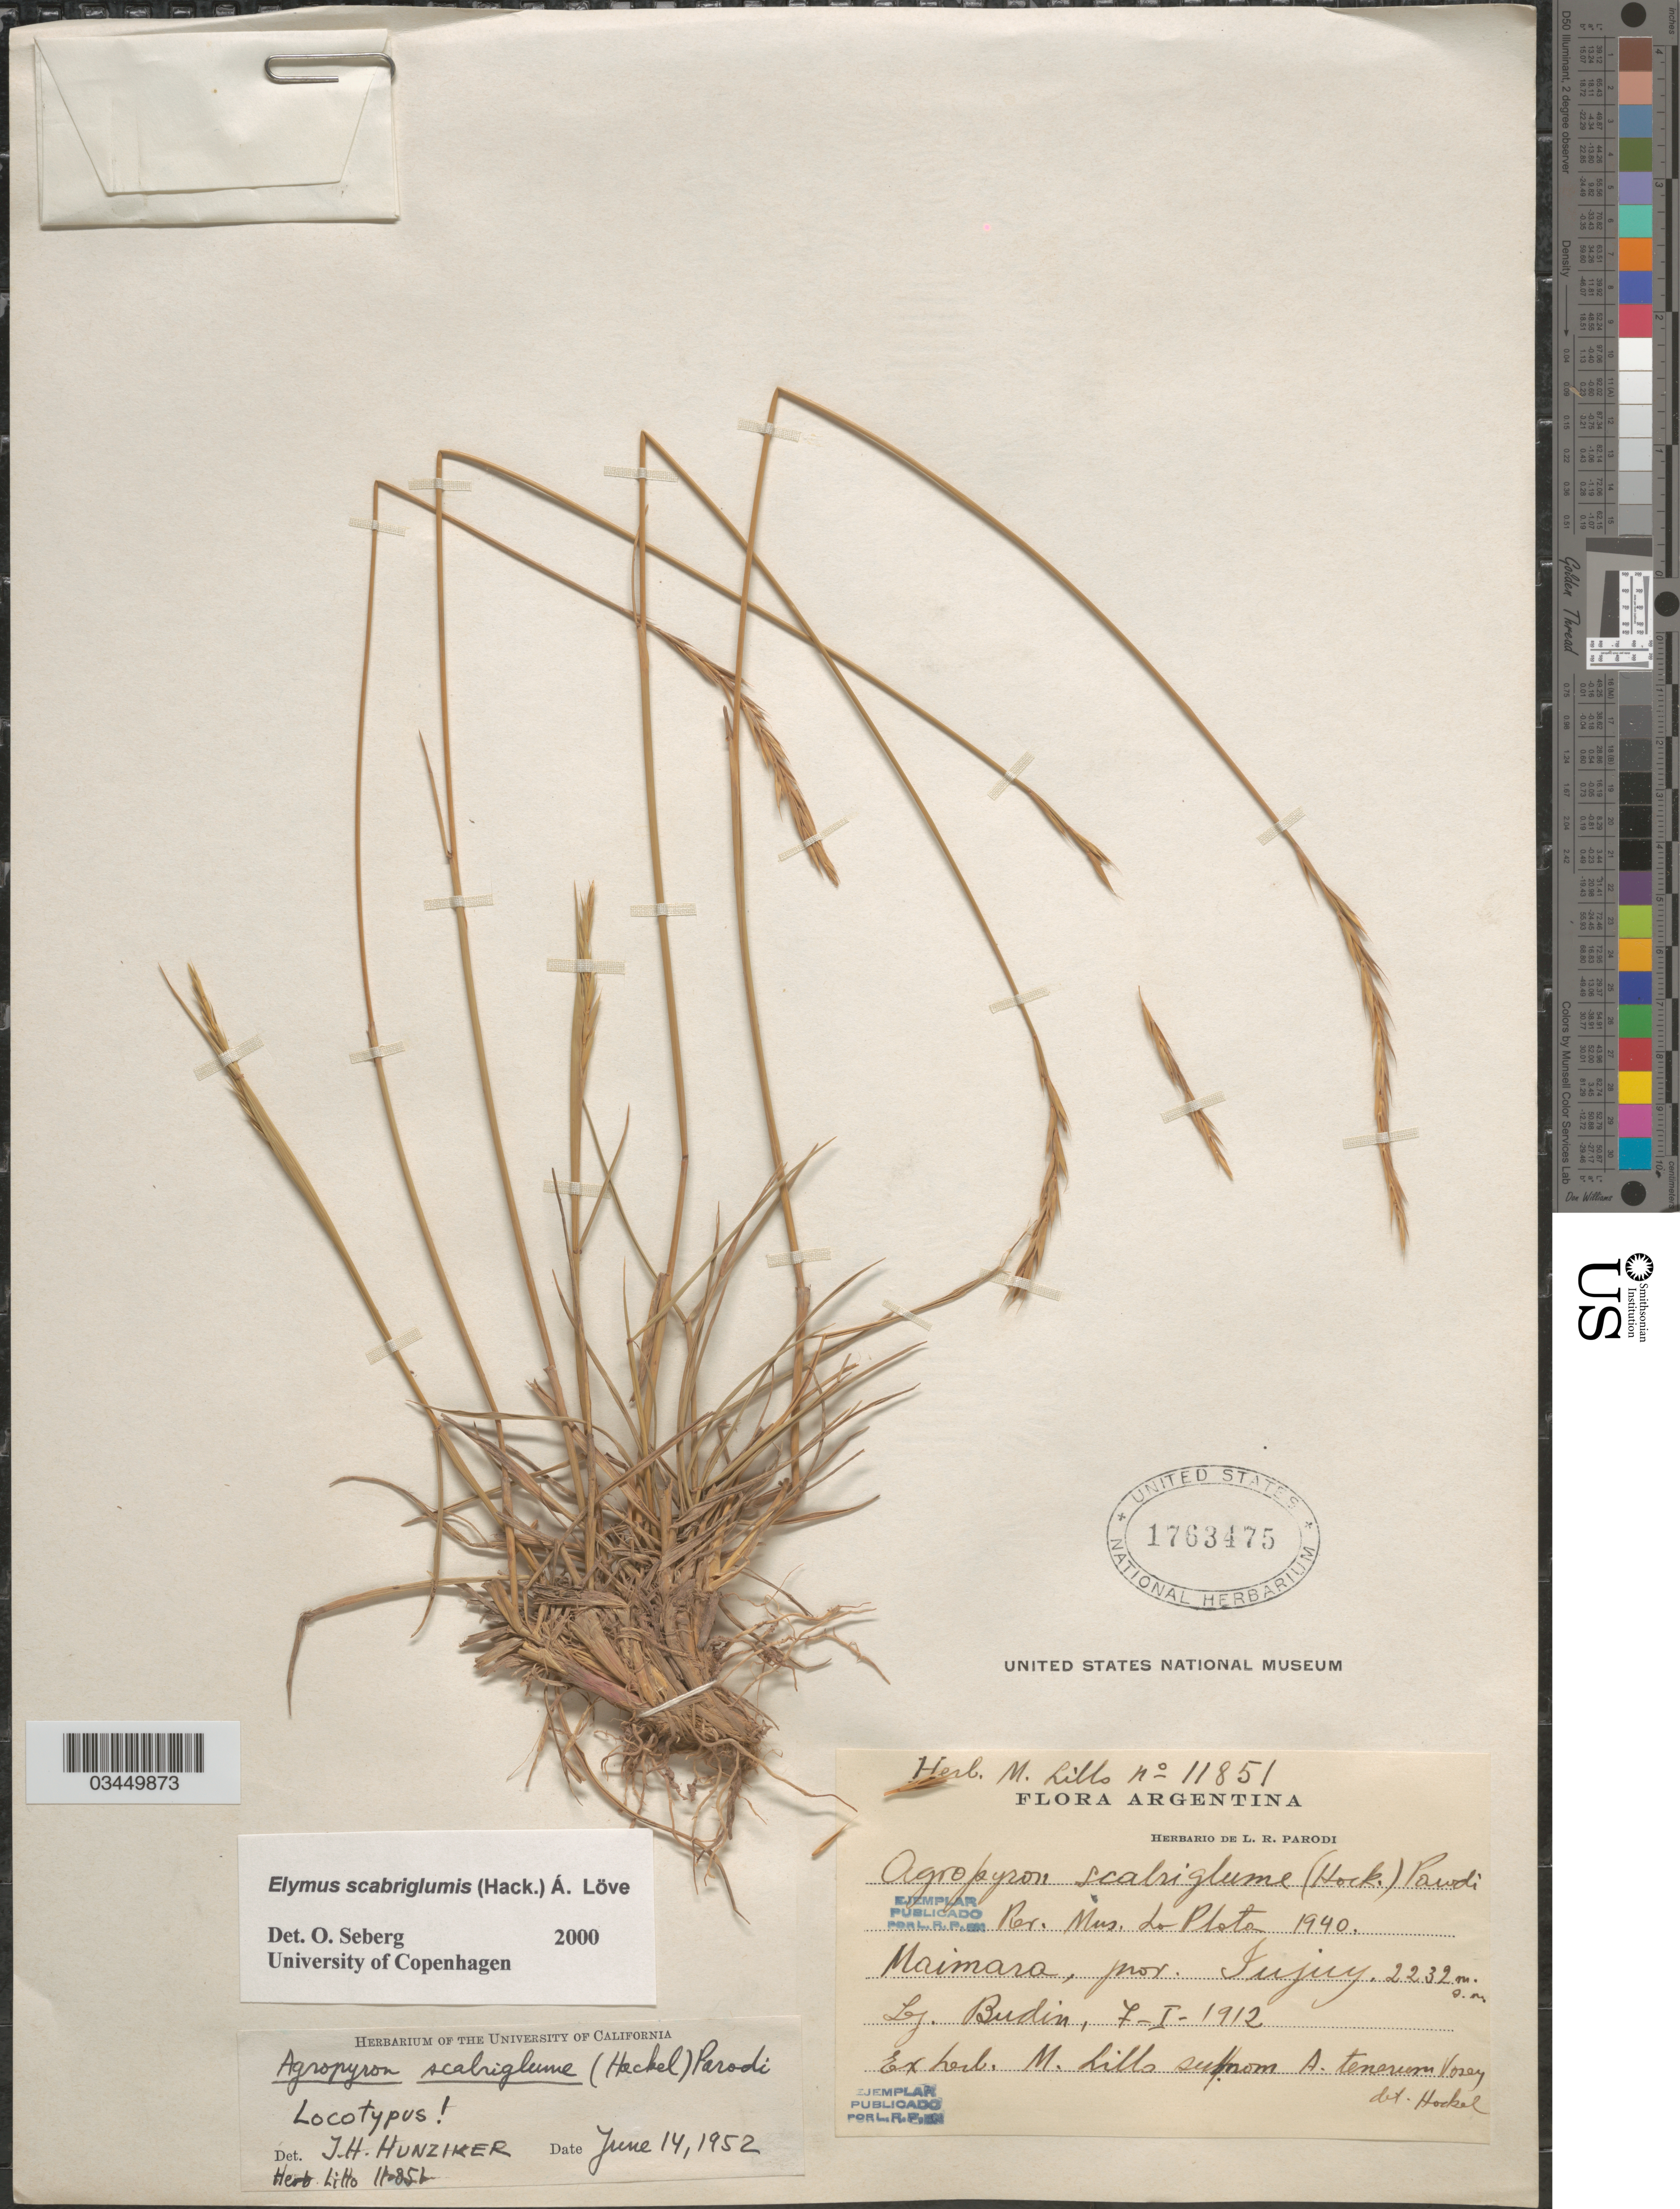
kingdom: Plantae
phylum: Tracheophyta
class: Liliopsida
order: Poales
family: Poaceae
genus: Elymus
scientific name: Elymus scabriglumis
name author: (Hack.) Á. Löve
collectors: Budin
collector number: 11851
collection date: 1912-01-07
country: Argentina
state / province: Jujuy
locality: Maimara.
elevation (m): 2232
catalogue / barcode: US 1763475